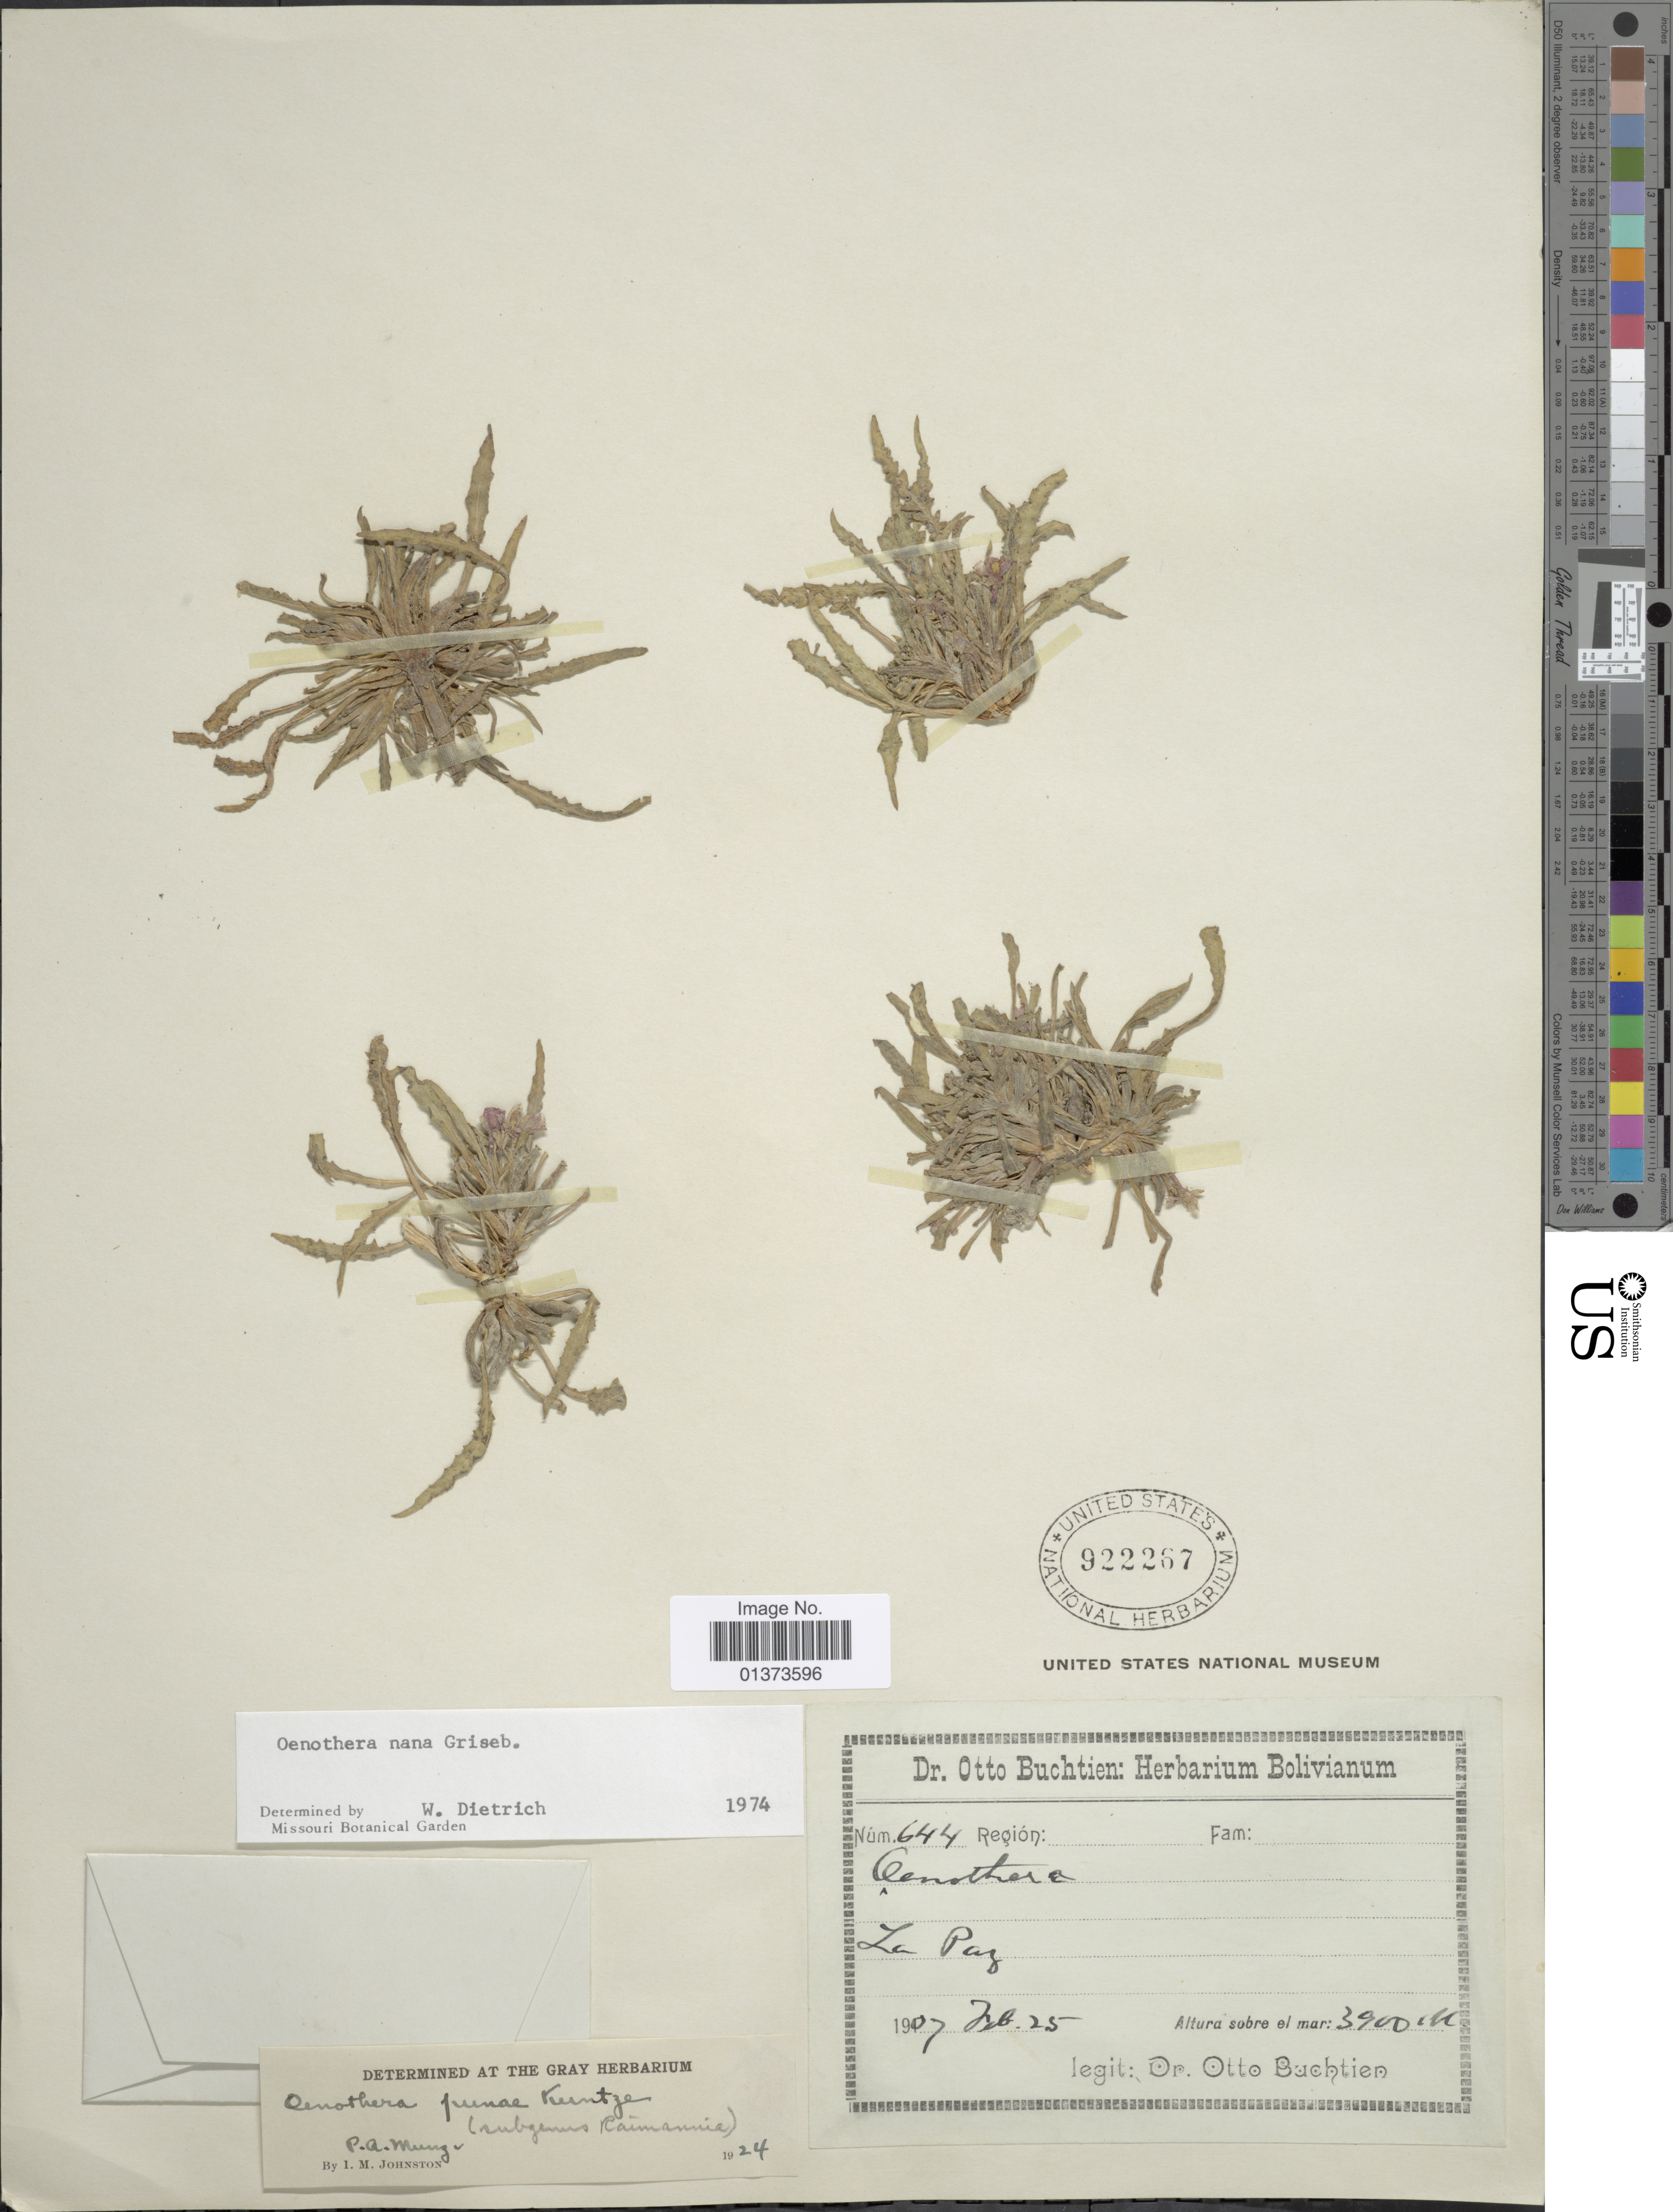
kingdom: Plantae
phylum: Tracheophyta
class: Magnoliopsida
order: Myrtales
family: Onagraceae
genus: Oenothera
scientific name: Oenothera nana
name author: Griseb.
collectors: O. Buchtien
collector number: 644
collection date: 1907-02-25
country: Bolivia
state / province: La Paz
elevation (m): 3900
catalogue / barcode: US 922267